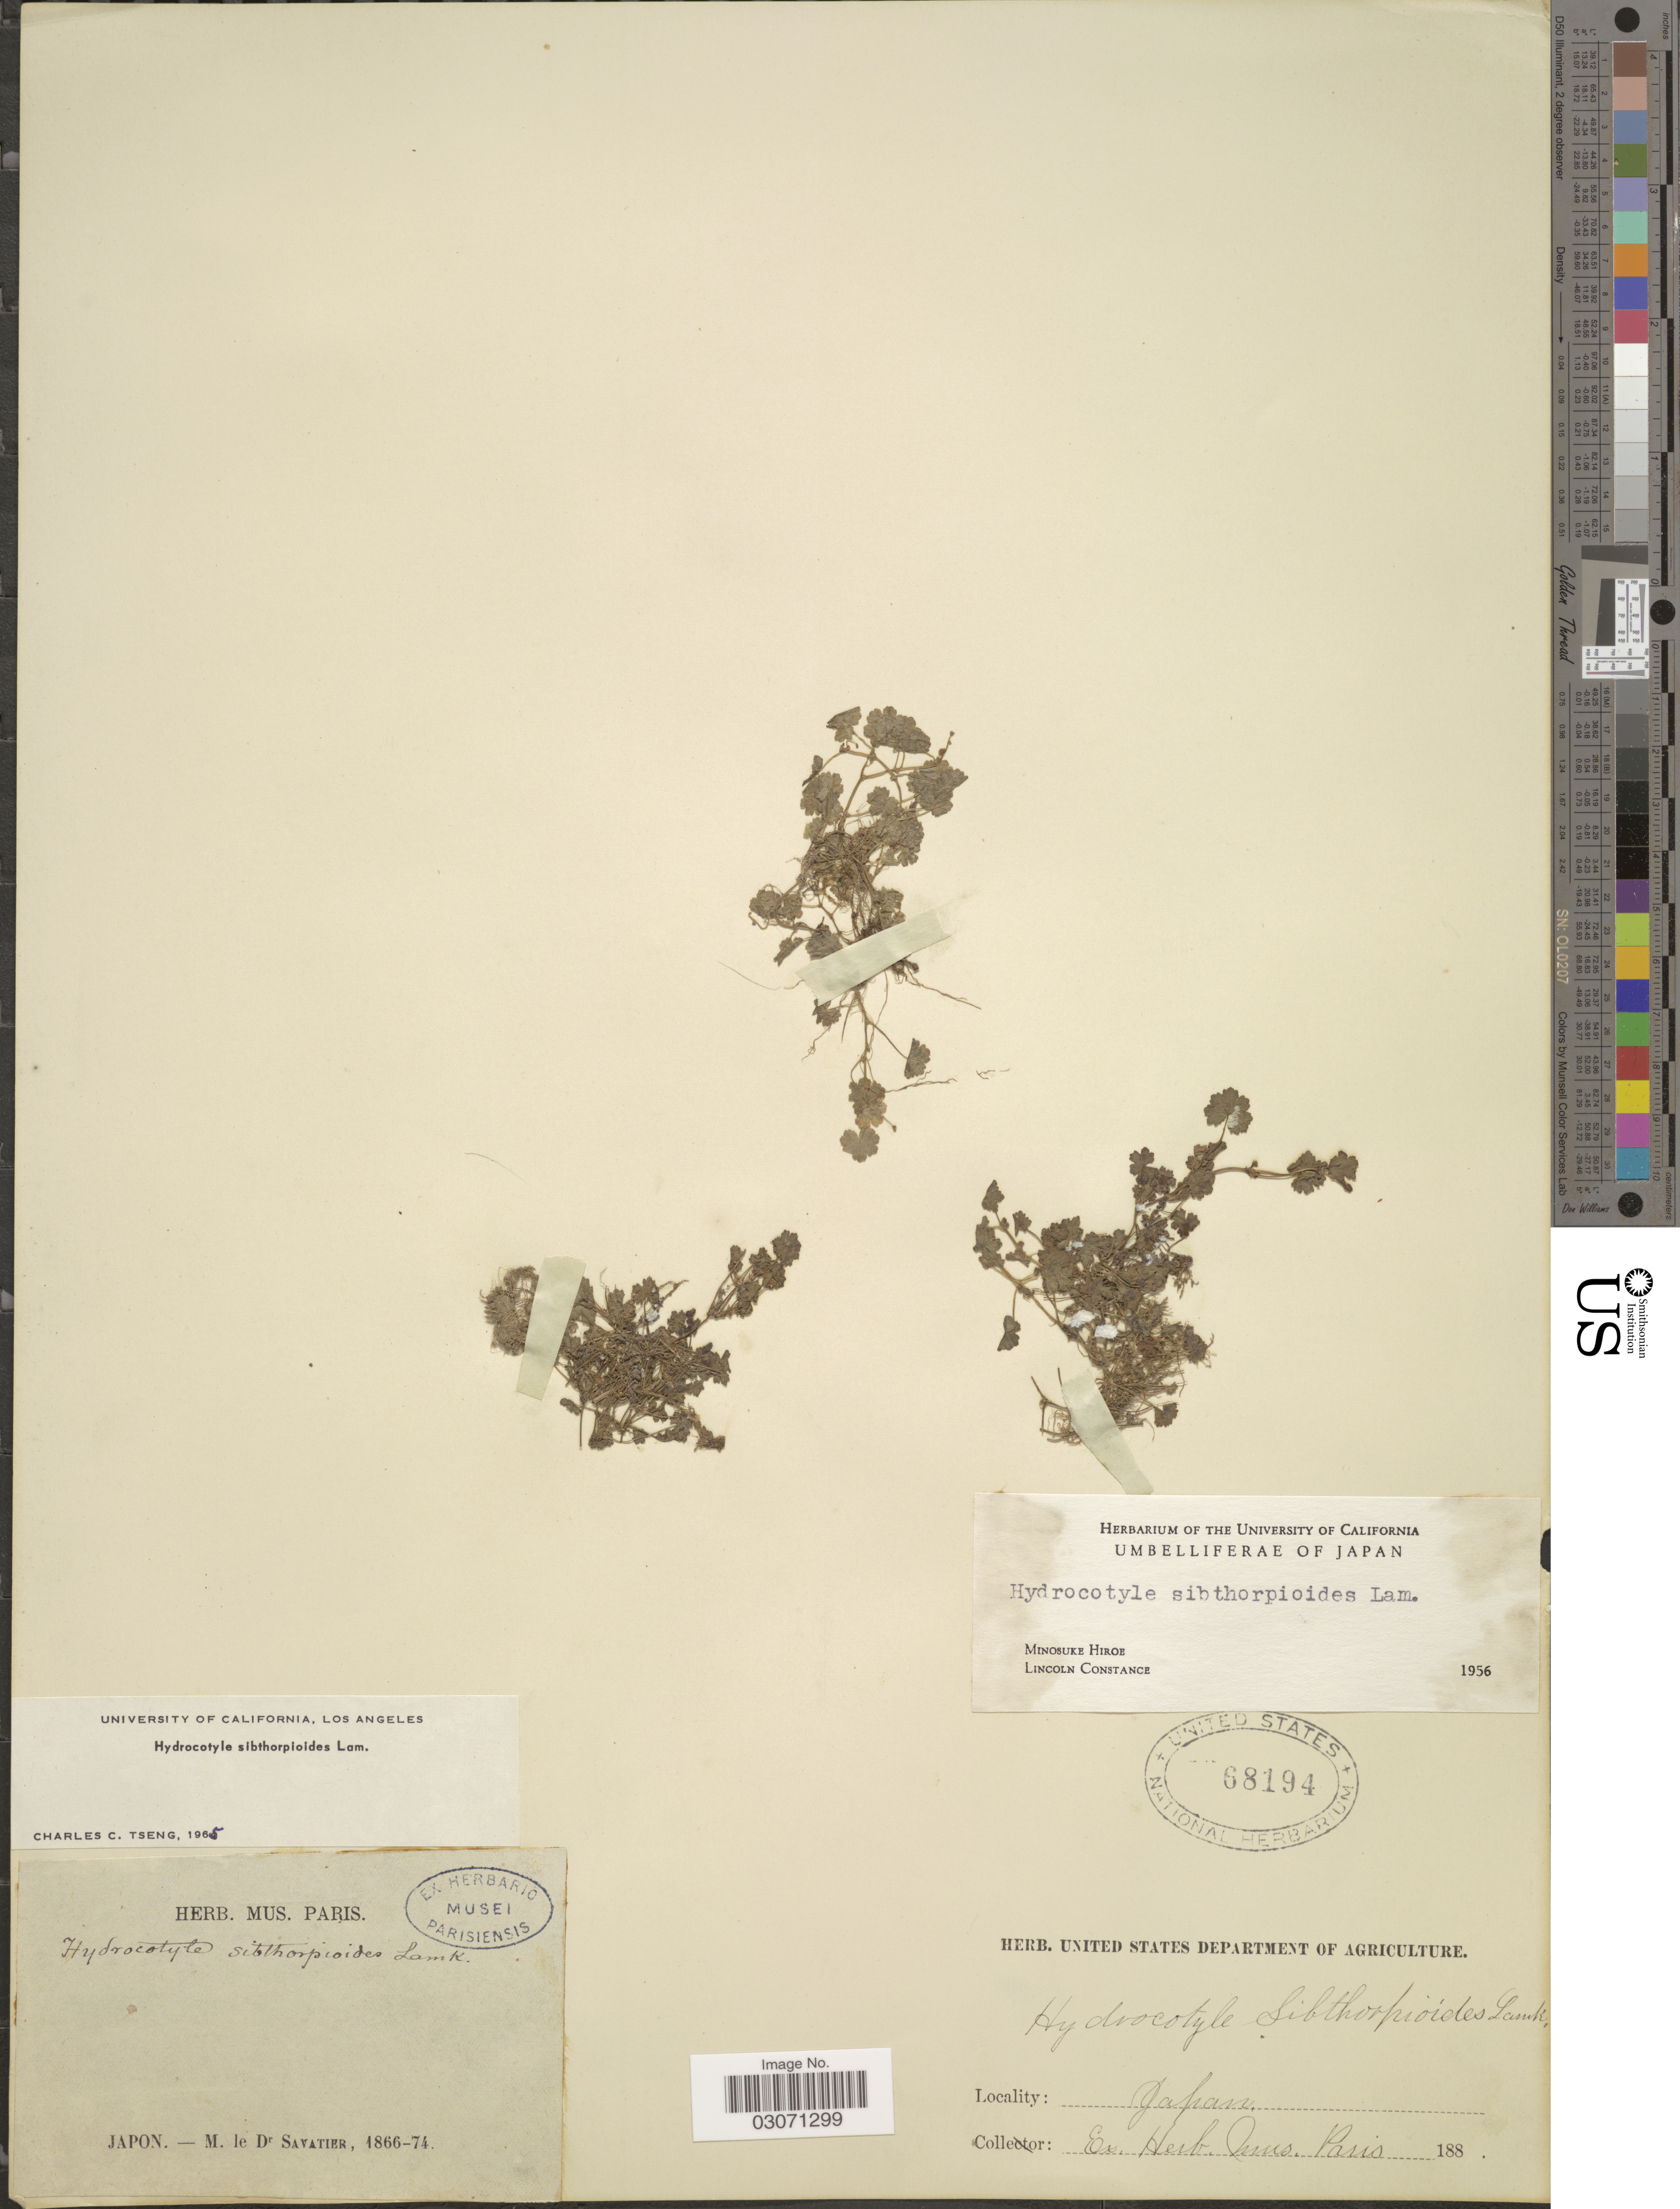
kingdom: Plantae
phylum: Tracheophyta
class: Magnoliopsida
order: Apiales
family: Araliaceae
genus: Hydrocotyle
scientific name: Hydrocotyle sibthorpioides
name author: Lam.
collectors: M. Savatier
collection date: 1866/1874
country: Japan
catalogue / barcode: US 68194